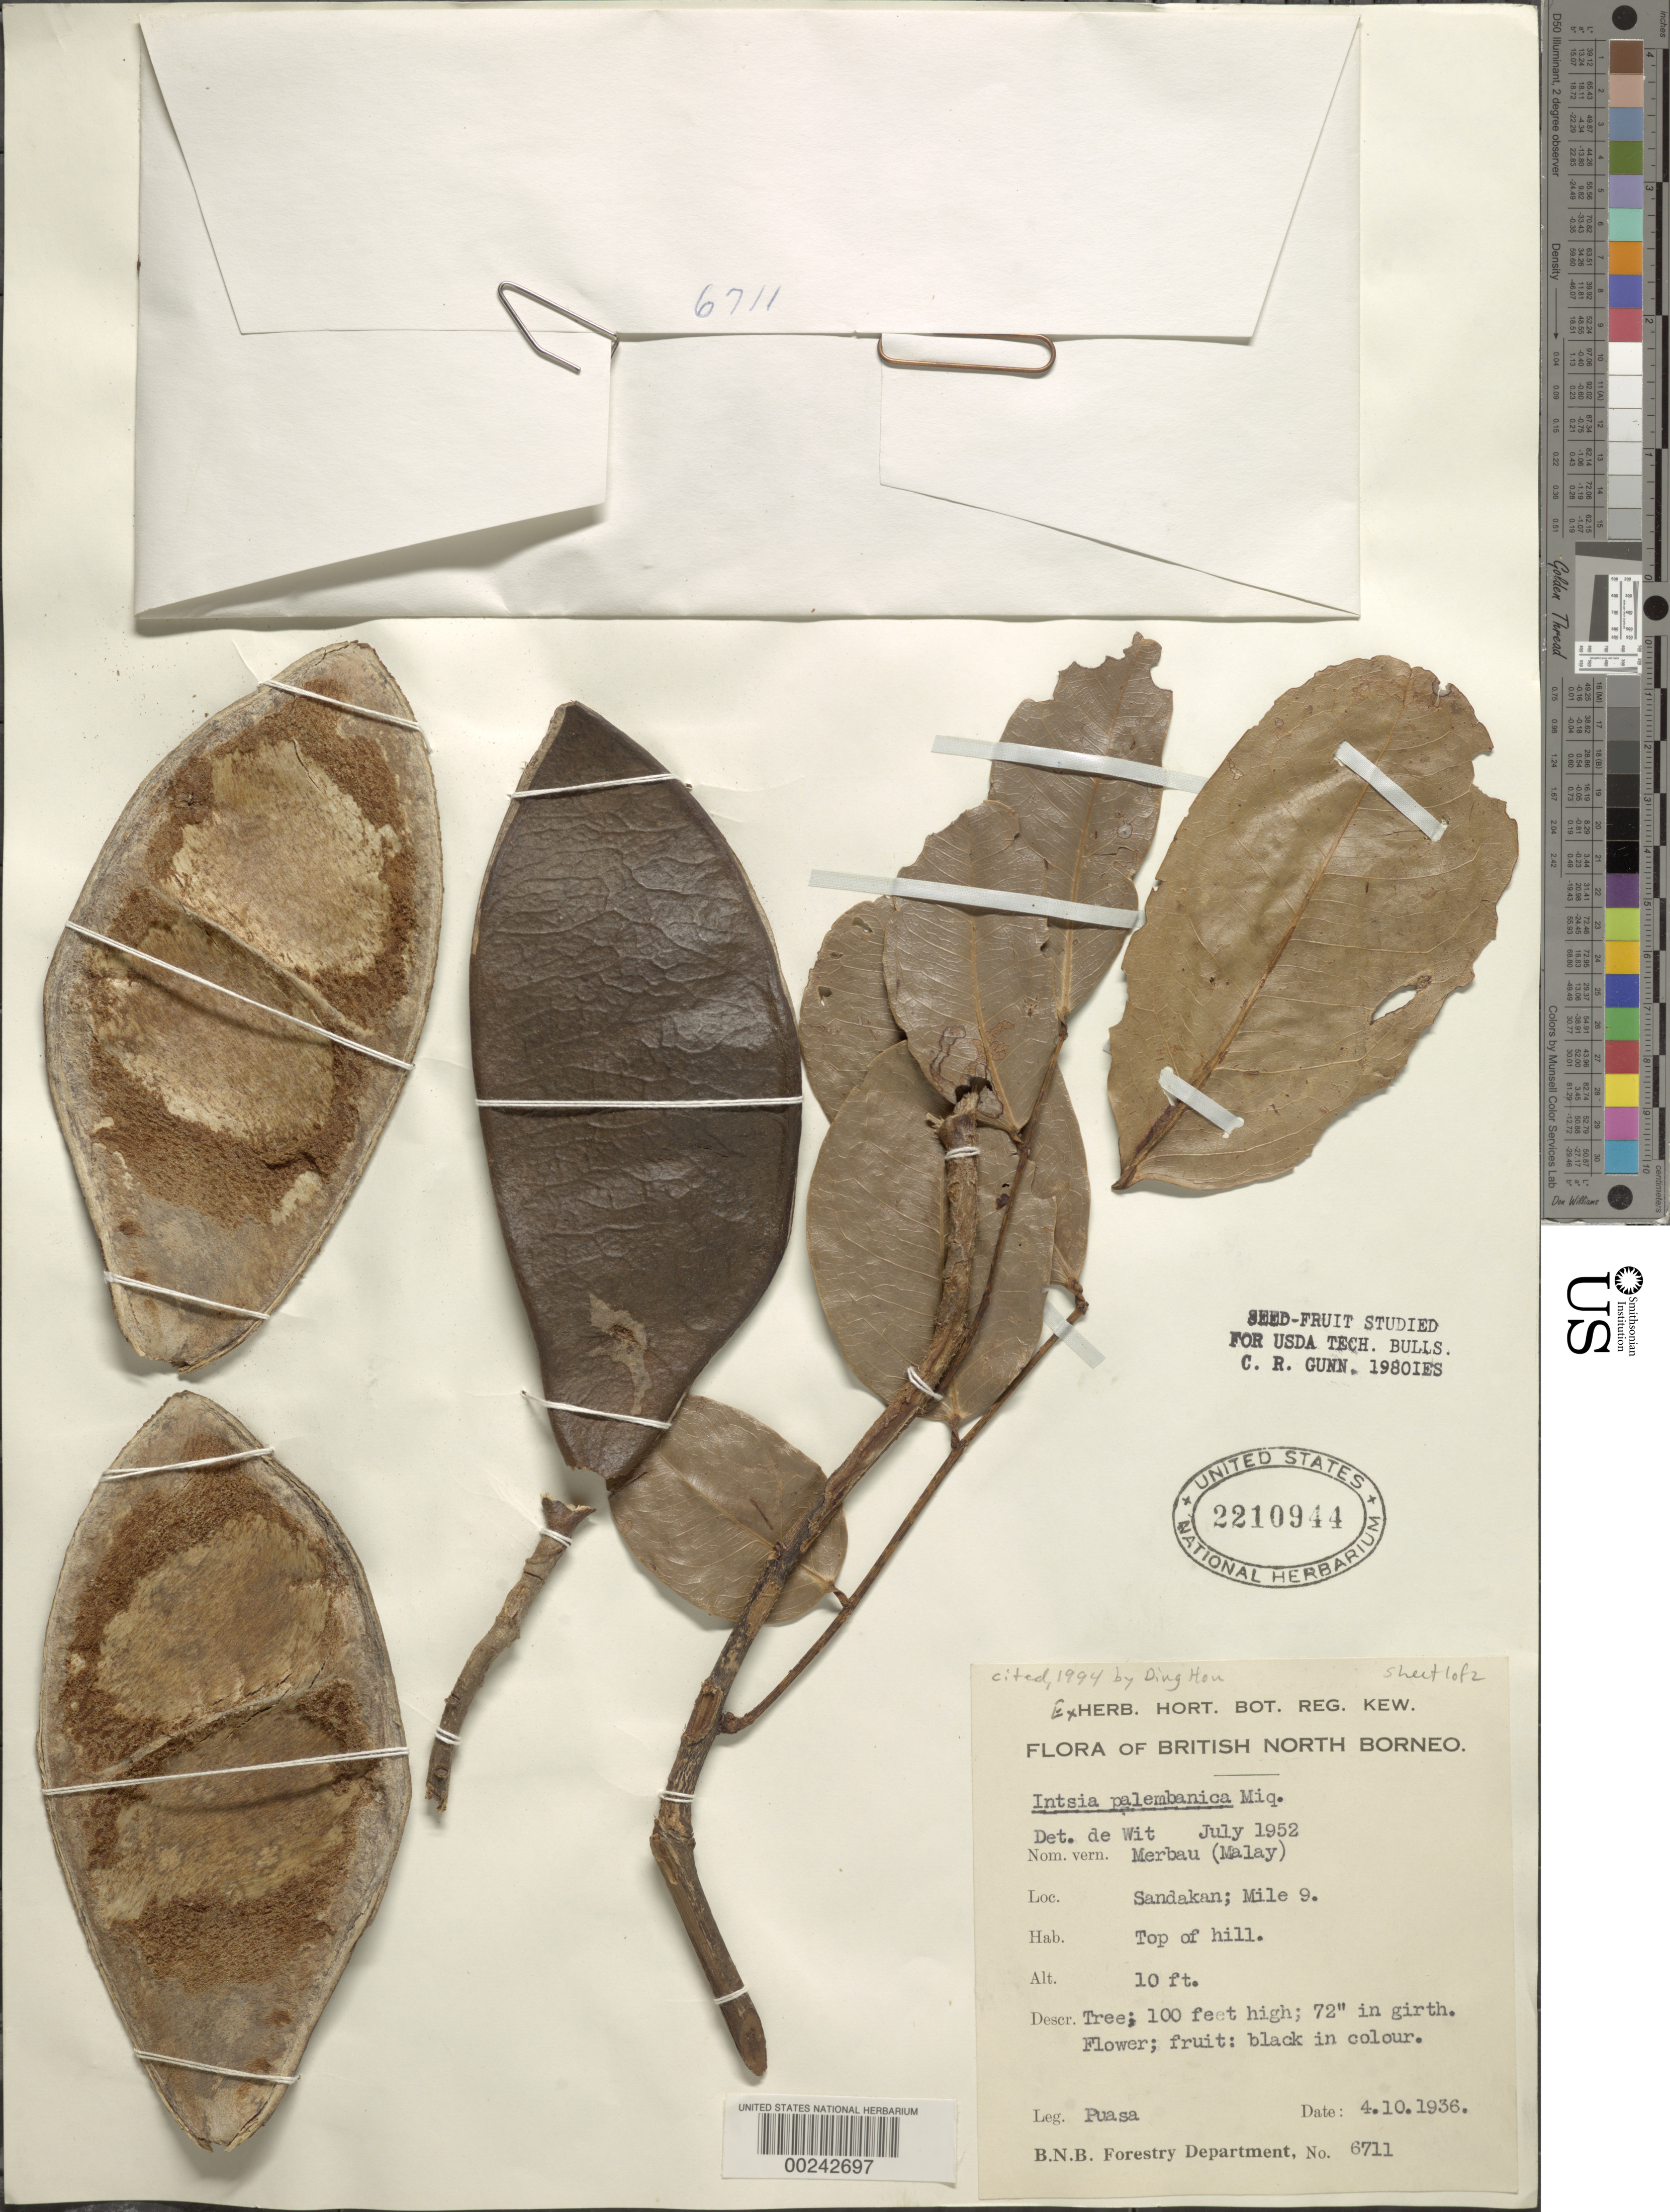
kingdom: Plantae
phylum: Tracheophyta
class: Magnoliopsida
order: Fabales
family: Fabaceae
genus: Intsia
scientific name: Intsia palembanica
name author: Miq.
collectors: M. Puasa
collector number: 6711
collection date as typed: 10 Apr 1936 or 04 Oct 1936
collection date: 1936-04-10 or 1936-10-04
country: Malaysia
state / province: Sabah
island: Borneo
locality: Sandakan; mile 9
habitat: Top of hill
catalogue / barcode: US 2210944